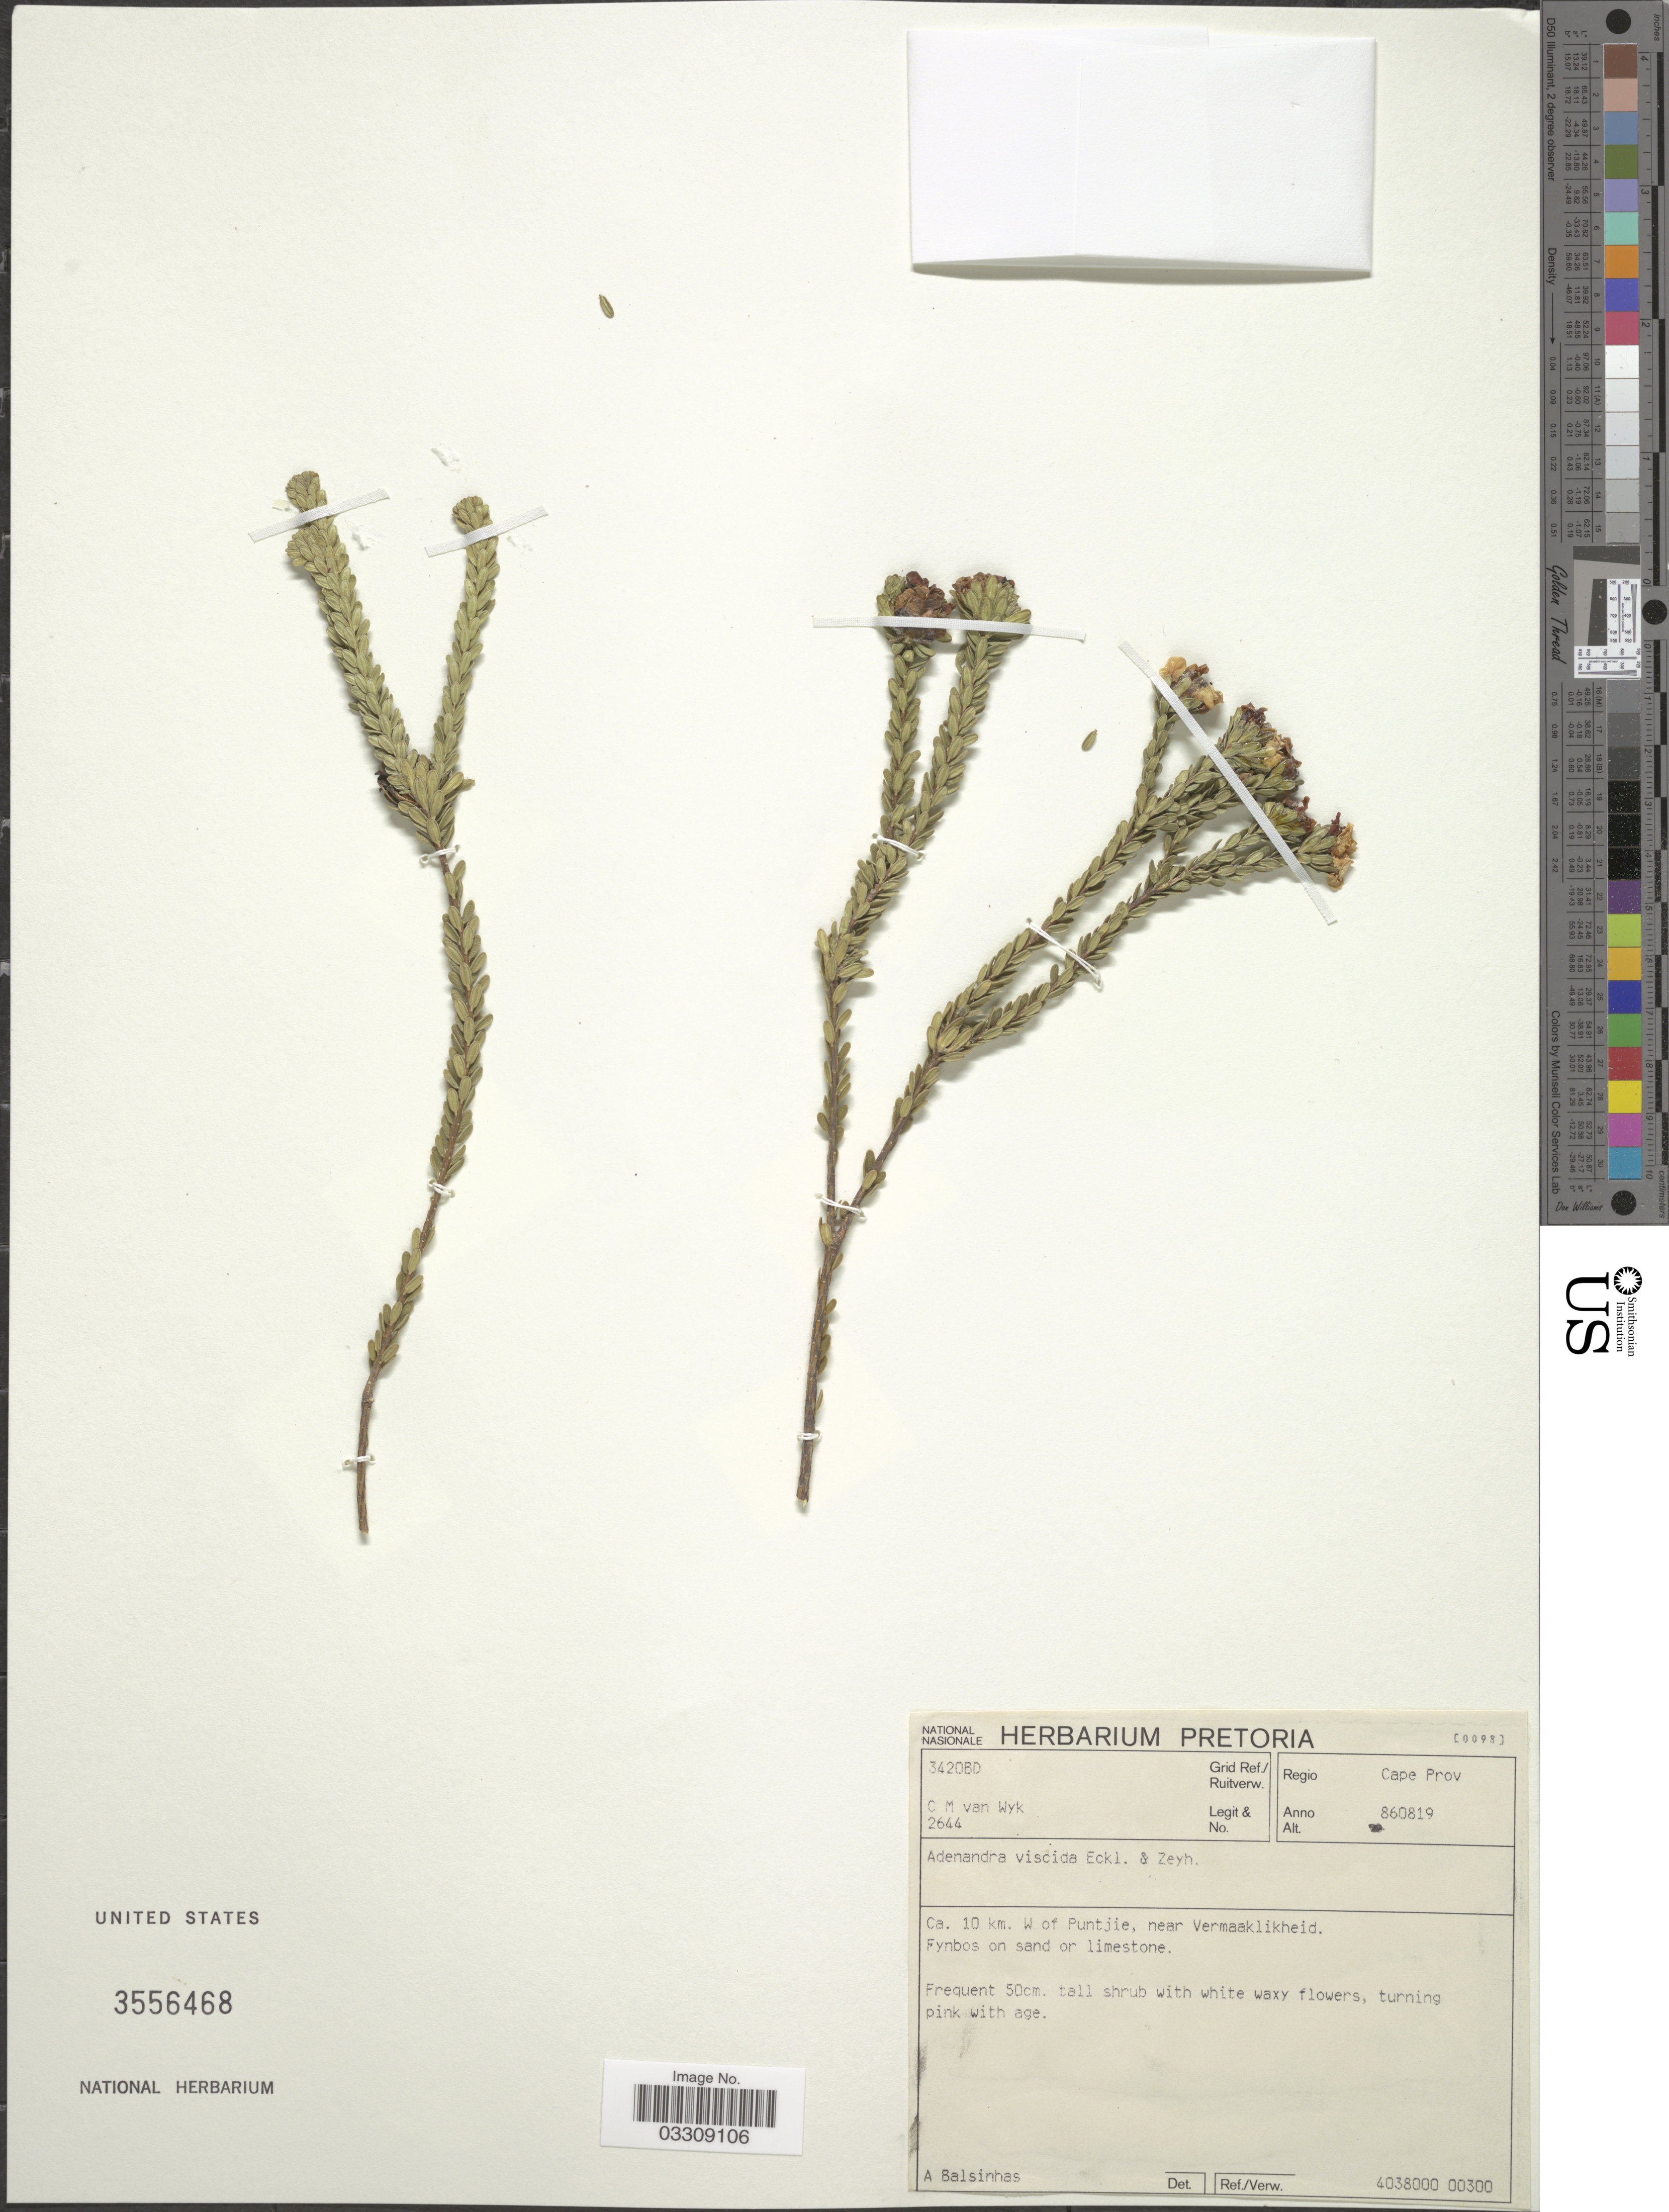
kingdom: Plantae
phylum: Tracheophyta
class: Magnoliopsida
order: Sapindales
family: Rutaceae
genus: Adenandra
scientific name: Adenandra viscida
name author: Eckl. & Zeyh.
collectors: C. Van Wyk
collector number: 2644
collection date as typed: Transcribed d/m/y: 19/8/86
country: South Africa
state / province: Western Cape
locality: Regio Cape Prov. Grid Ref./ Ruitverw. 3420BD. Ca. 10 km. W of Puntjie, near Vermaaklikheid.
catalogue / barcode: US 3556468